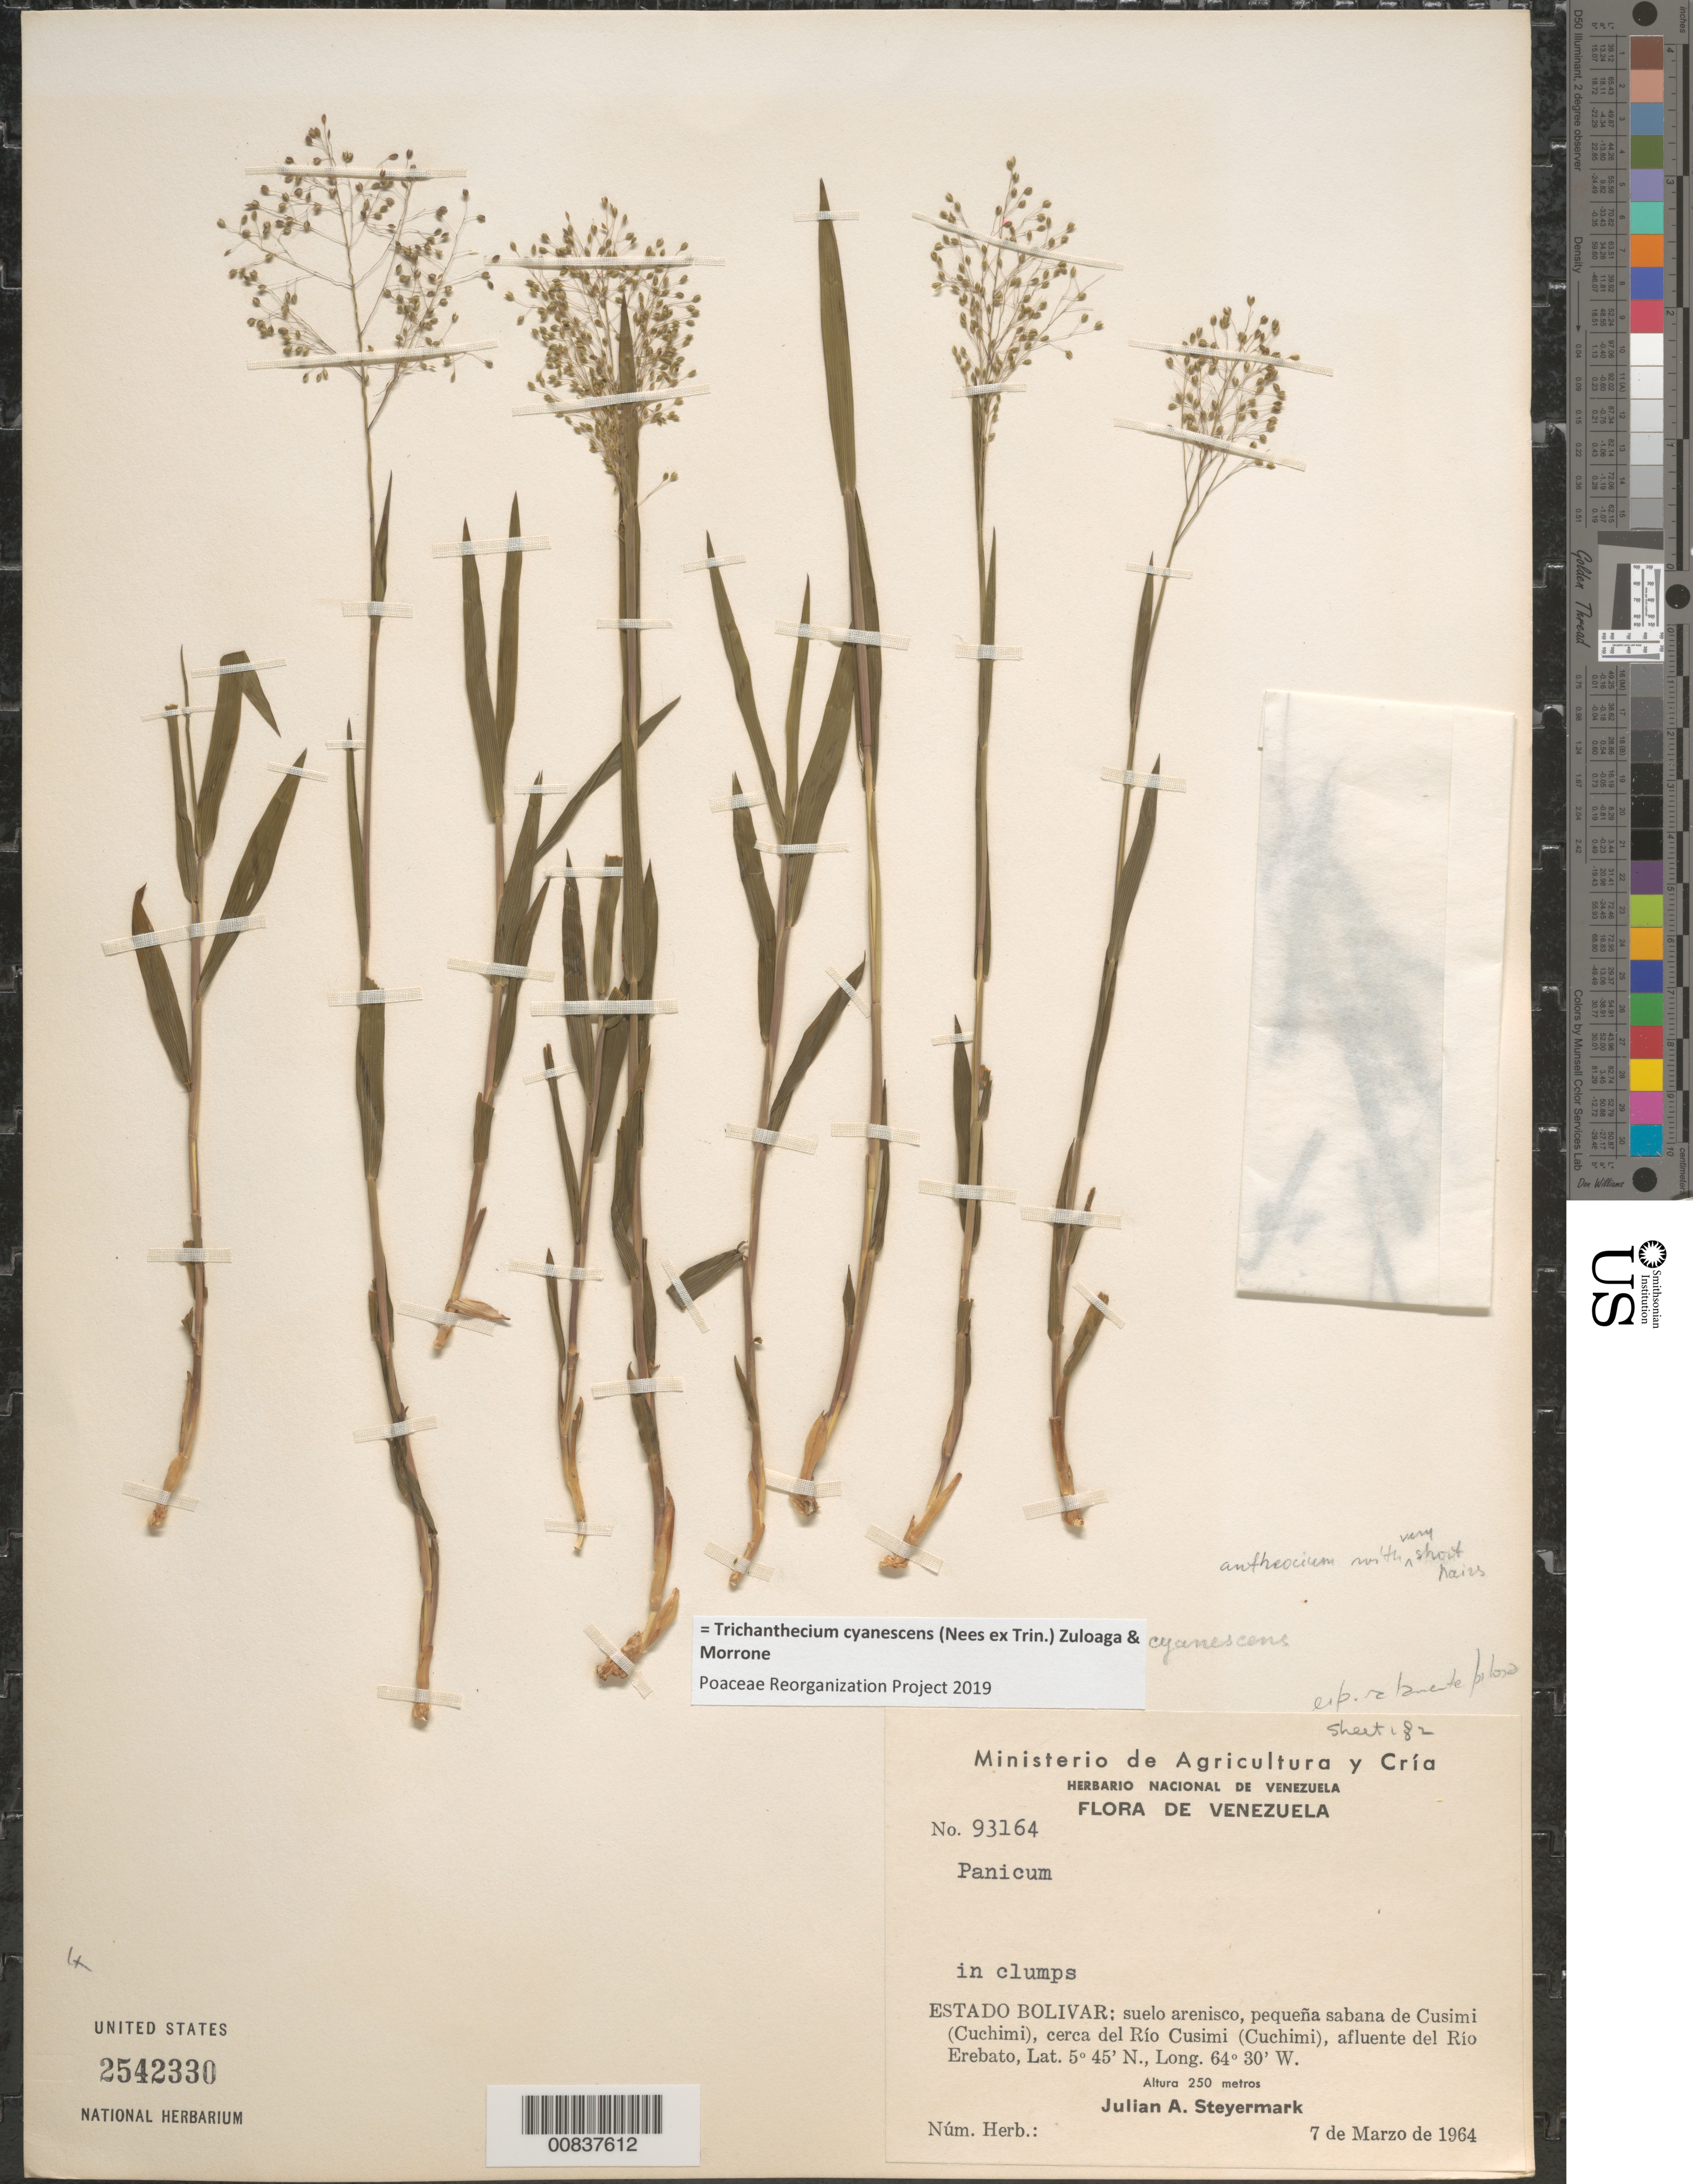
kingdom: Plantae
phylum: Tracheophyta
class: Liliopsida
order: Poales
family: Poaceae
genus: Panicum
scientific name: Panicum cyanescens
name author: Nees ex Trin.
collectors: J. Steyermark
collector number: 93164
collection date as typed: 7-Mar-64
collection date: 1964-03-07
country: Venezuela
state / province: Bolívar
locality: Sabana de Cusimi (Cuchimi), cerca del Río Cusimi (Cuchimi), afluente del Río Erebato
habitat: Suelo arenisco, pequeña sabana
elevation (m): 250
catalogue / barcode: US 2542330